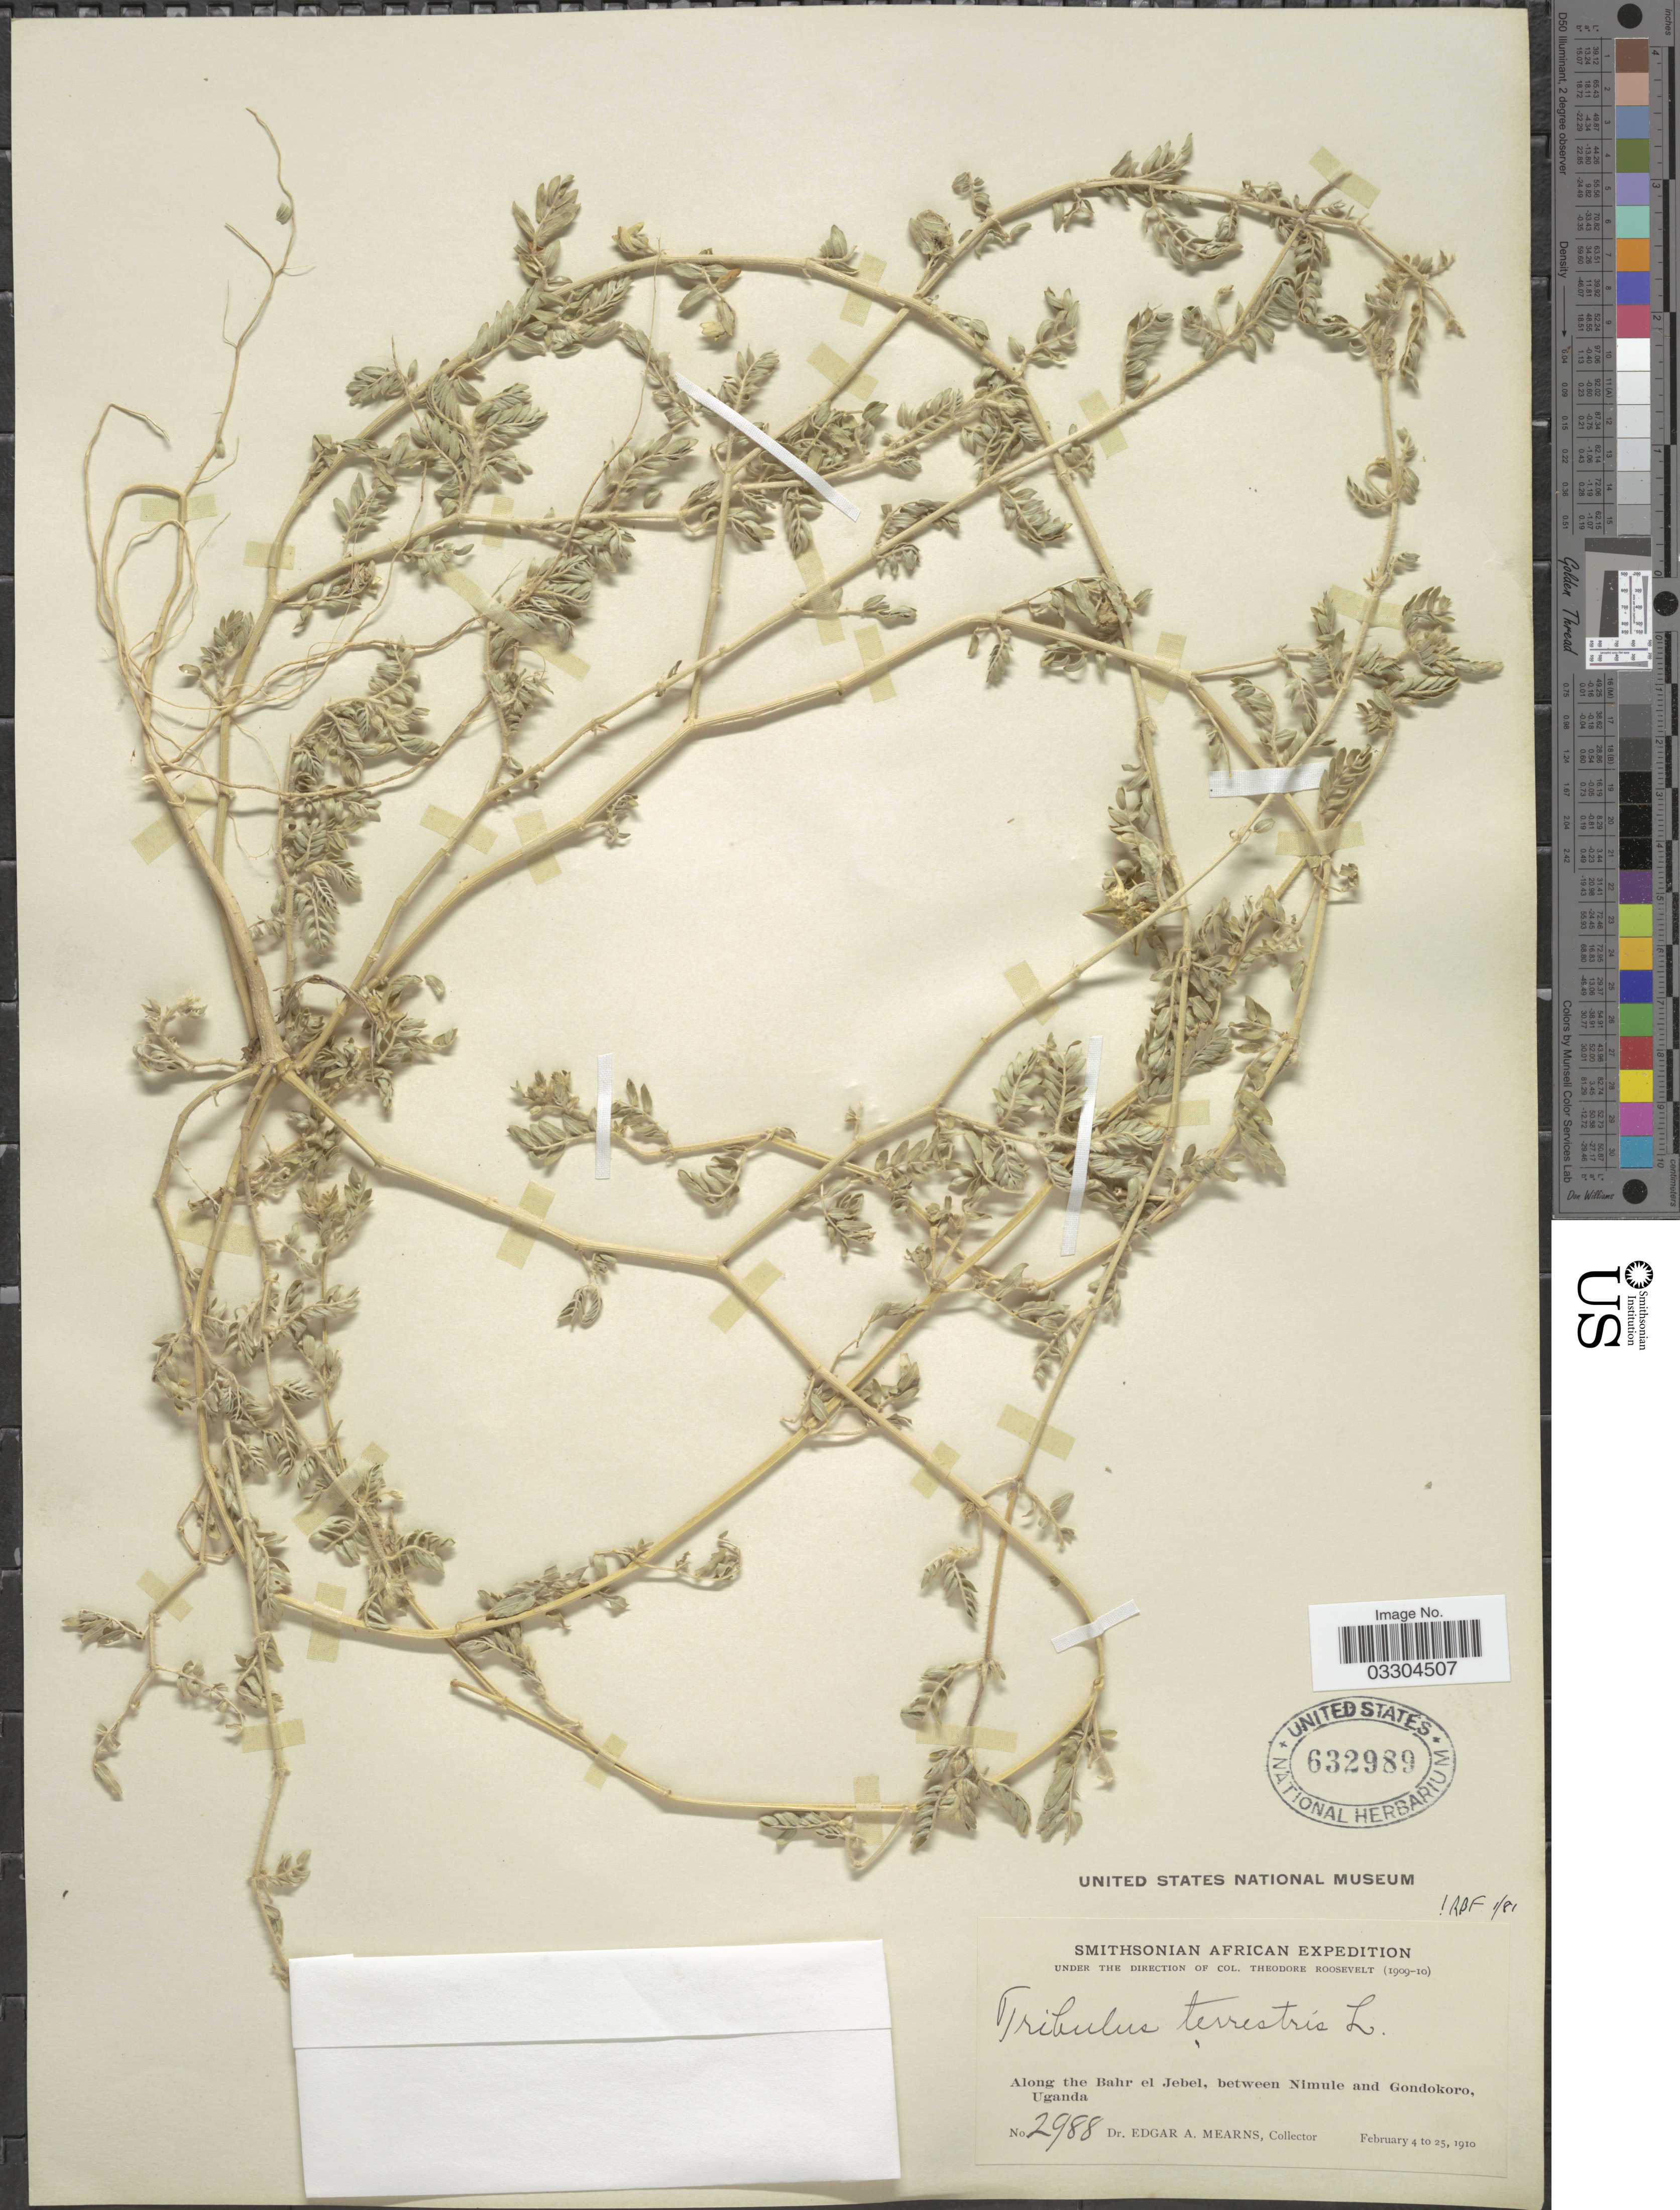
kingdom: Plantae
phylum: Tracheophyta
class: Magnoliopsida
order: Zygophyllales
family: Zygophyllaceae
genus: Tribulus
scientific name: Tribulus terrestris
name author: L.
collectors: E. A. Mearns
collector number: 2988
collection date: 1910-02-04/1910-02-25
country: Uganda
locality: Along the Bahr el Jebel, between Nimule and Gondokoro.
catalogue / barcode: US 632989